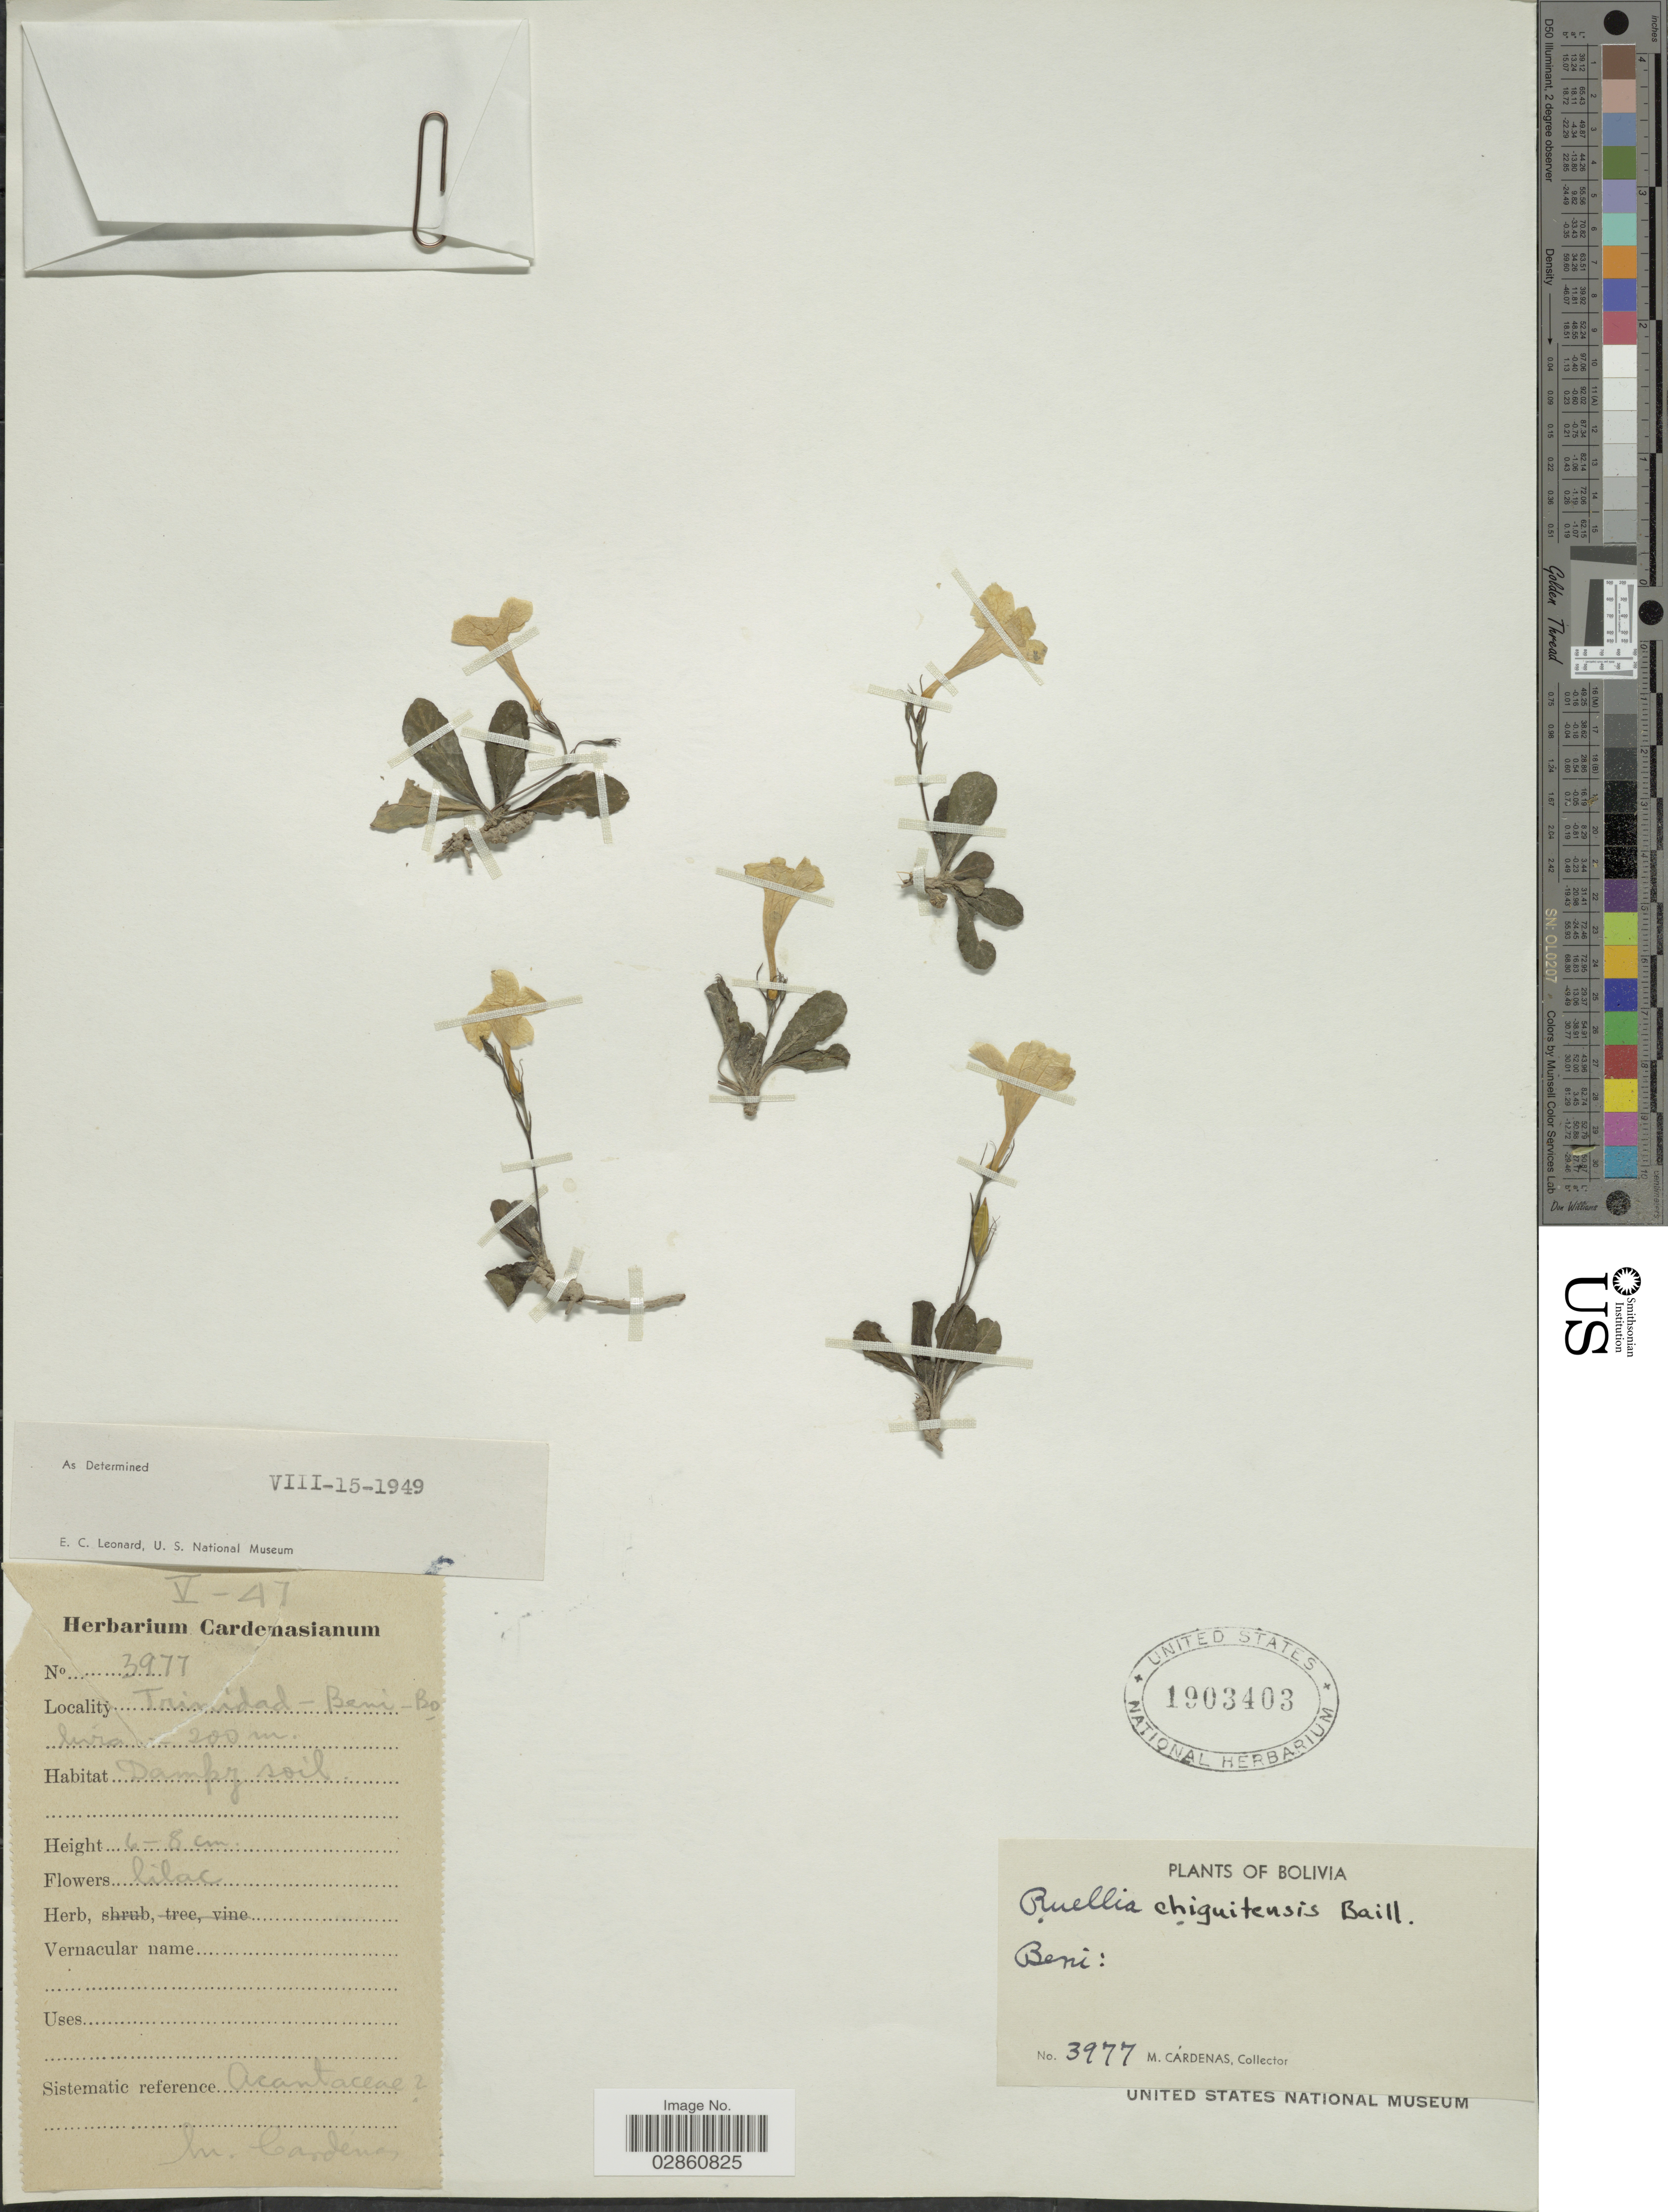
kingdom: Plantae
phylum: Tracheophyta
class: Magnoliopsida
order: Lamiales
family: Acanthaceae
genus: Ruellia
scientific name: Ruellia hygrophila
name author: Mart.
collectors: M. Cárdenas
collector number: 3977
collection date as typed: Transcribed d/m/y: /5/47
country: Bolivia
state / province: Beni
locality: Trinidad - Beni.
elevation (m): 200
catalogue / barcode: US 1903403